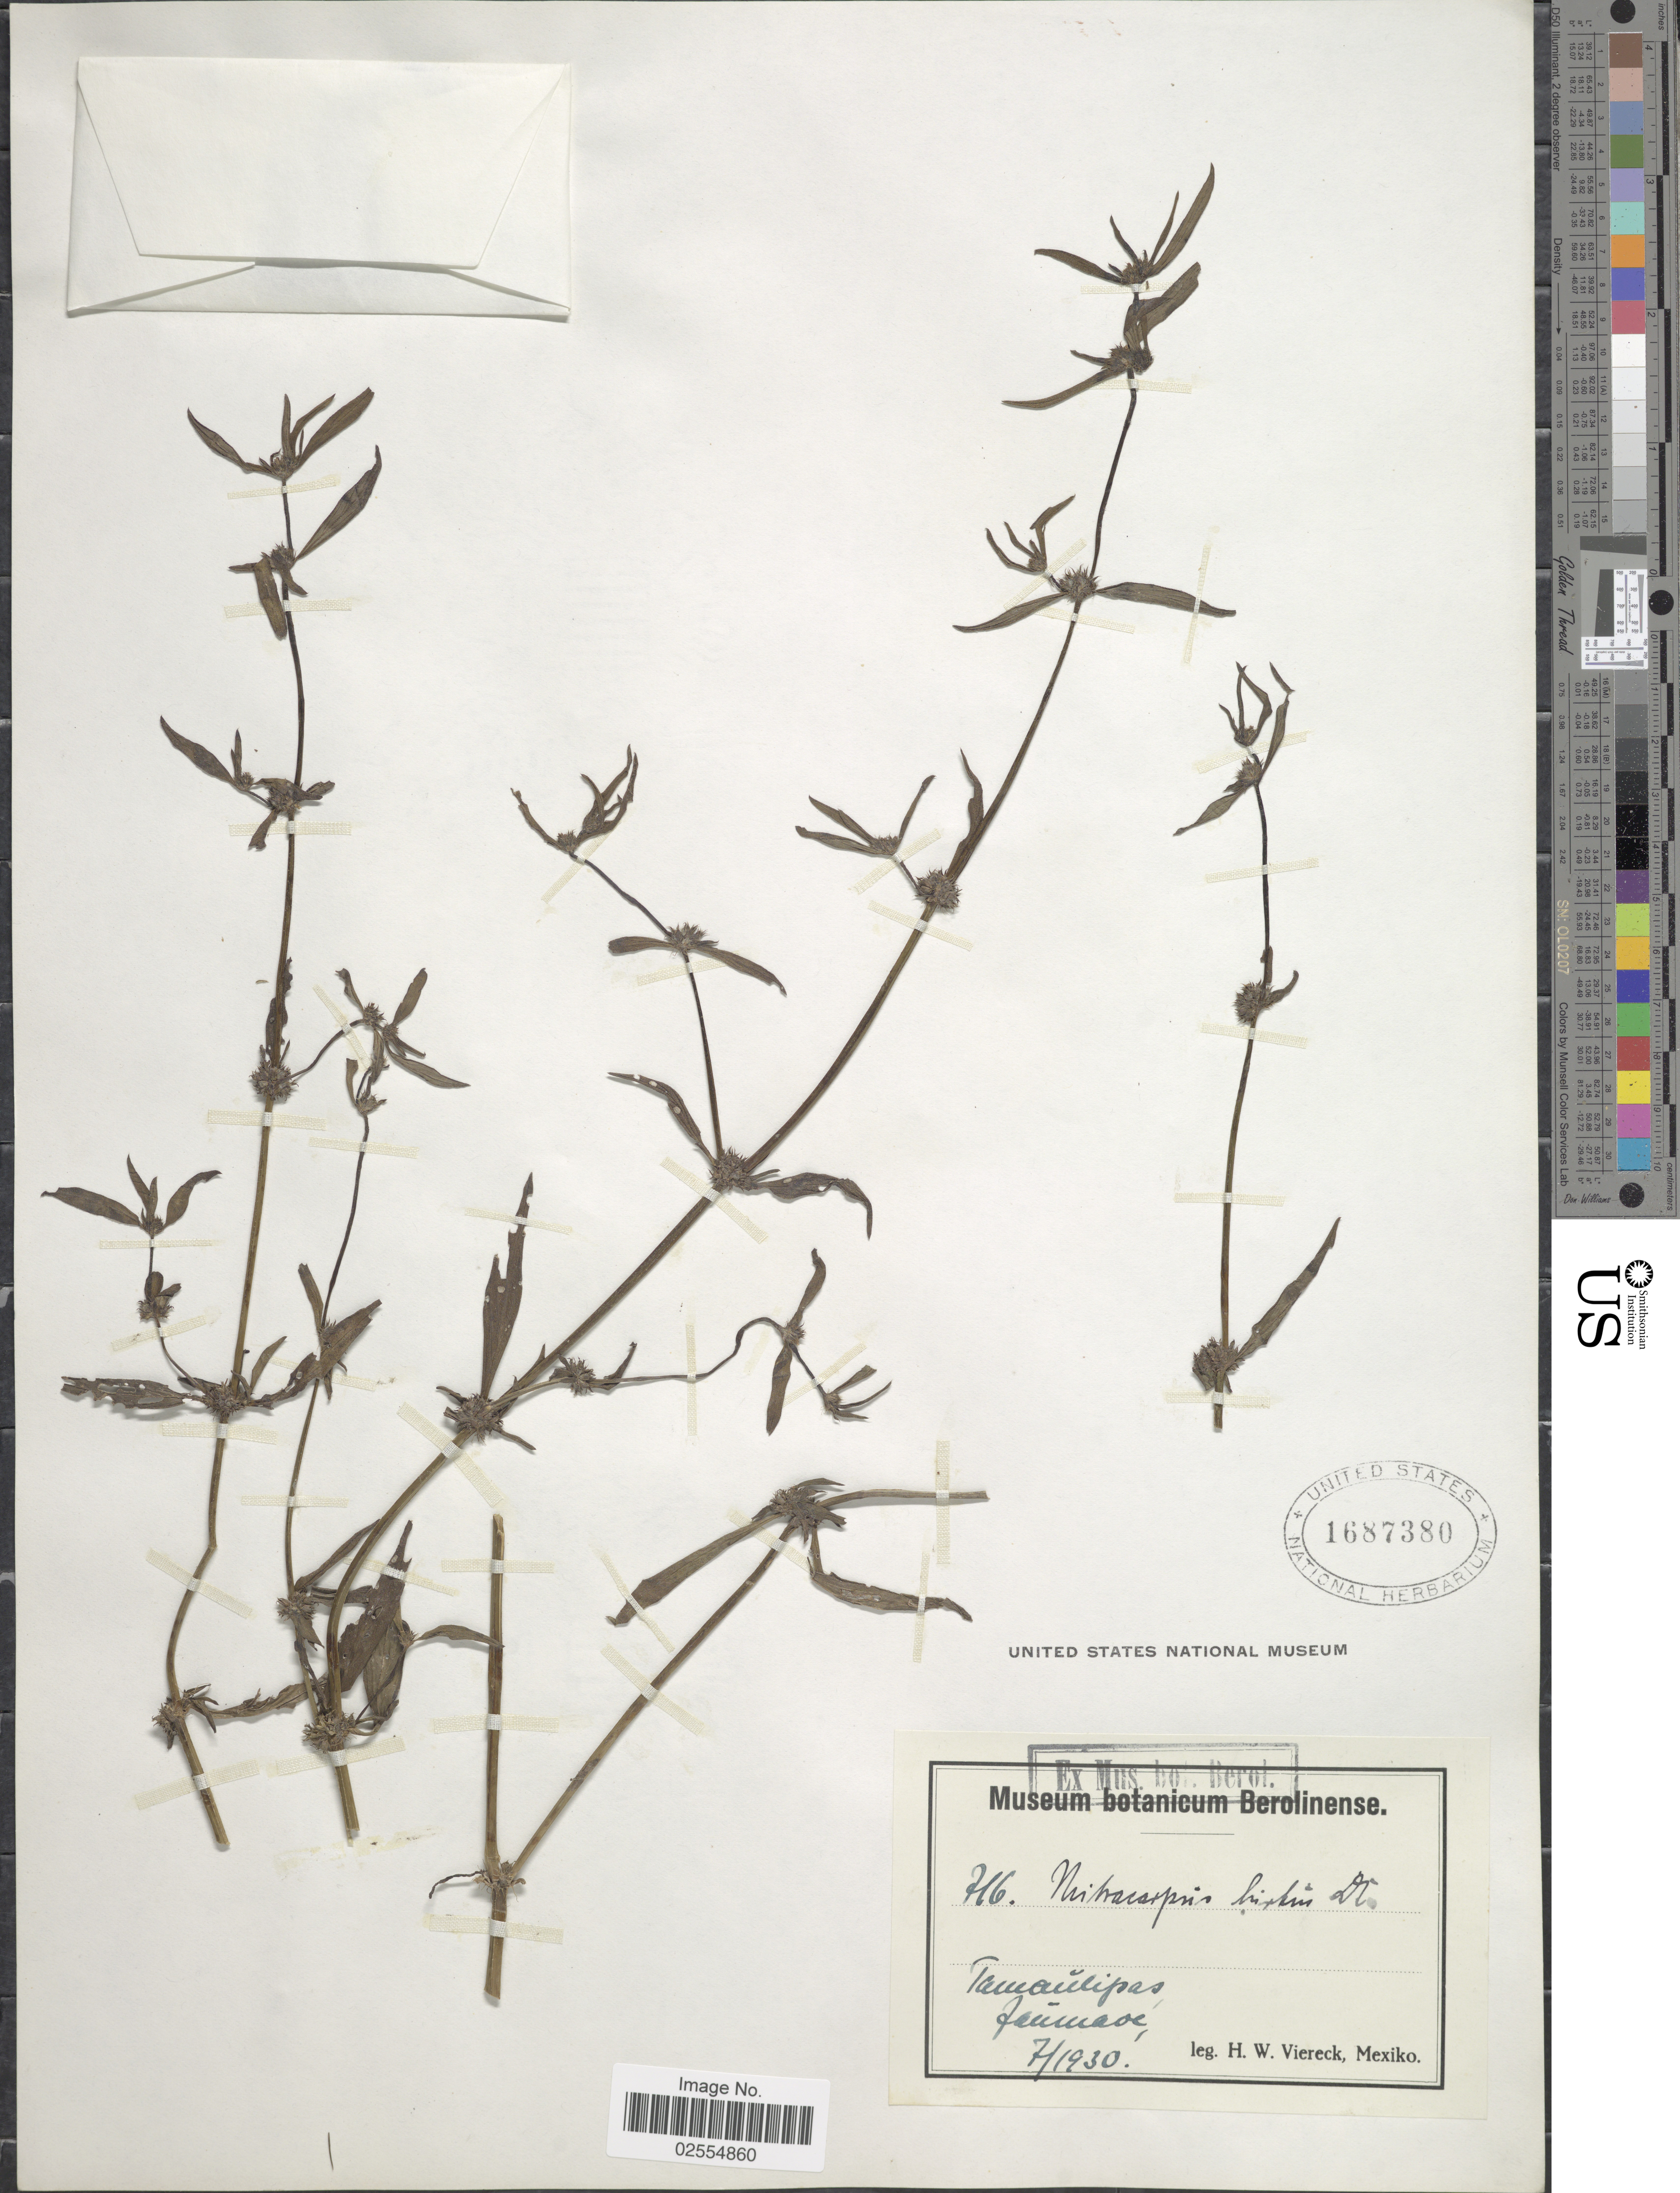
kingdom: Plantae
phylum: Tracheophyta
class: Magnoliopsida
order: Gentianales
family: Rubiaceae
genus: Mitracarpus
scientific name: Mitracarpus hirtus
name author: (L.) DC.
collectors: H. W. Viereck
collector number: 716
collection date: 1930-07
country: Mexico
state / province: Tamaulipas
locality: Jaumave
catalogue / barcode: US 1687380